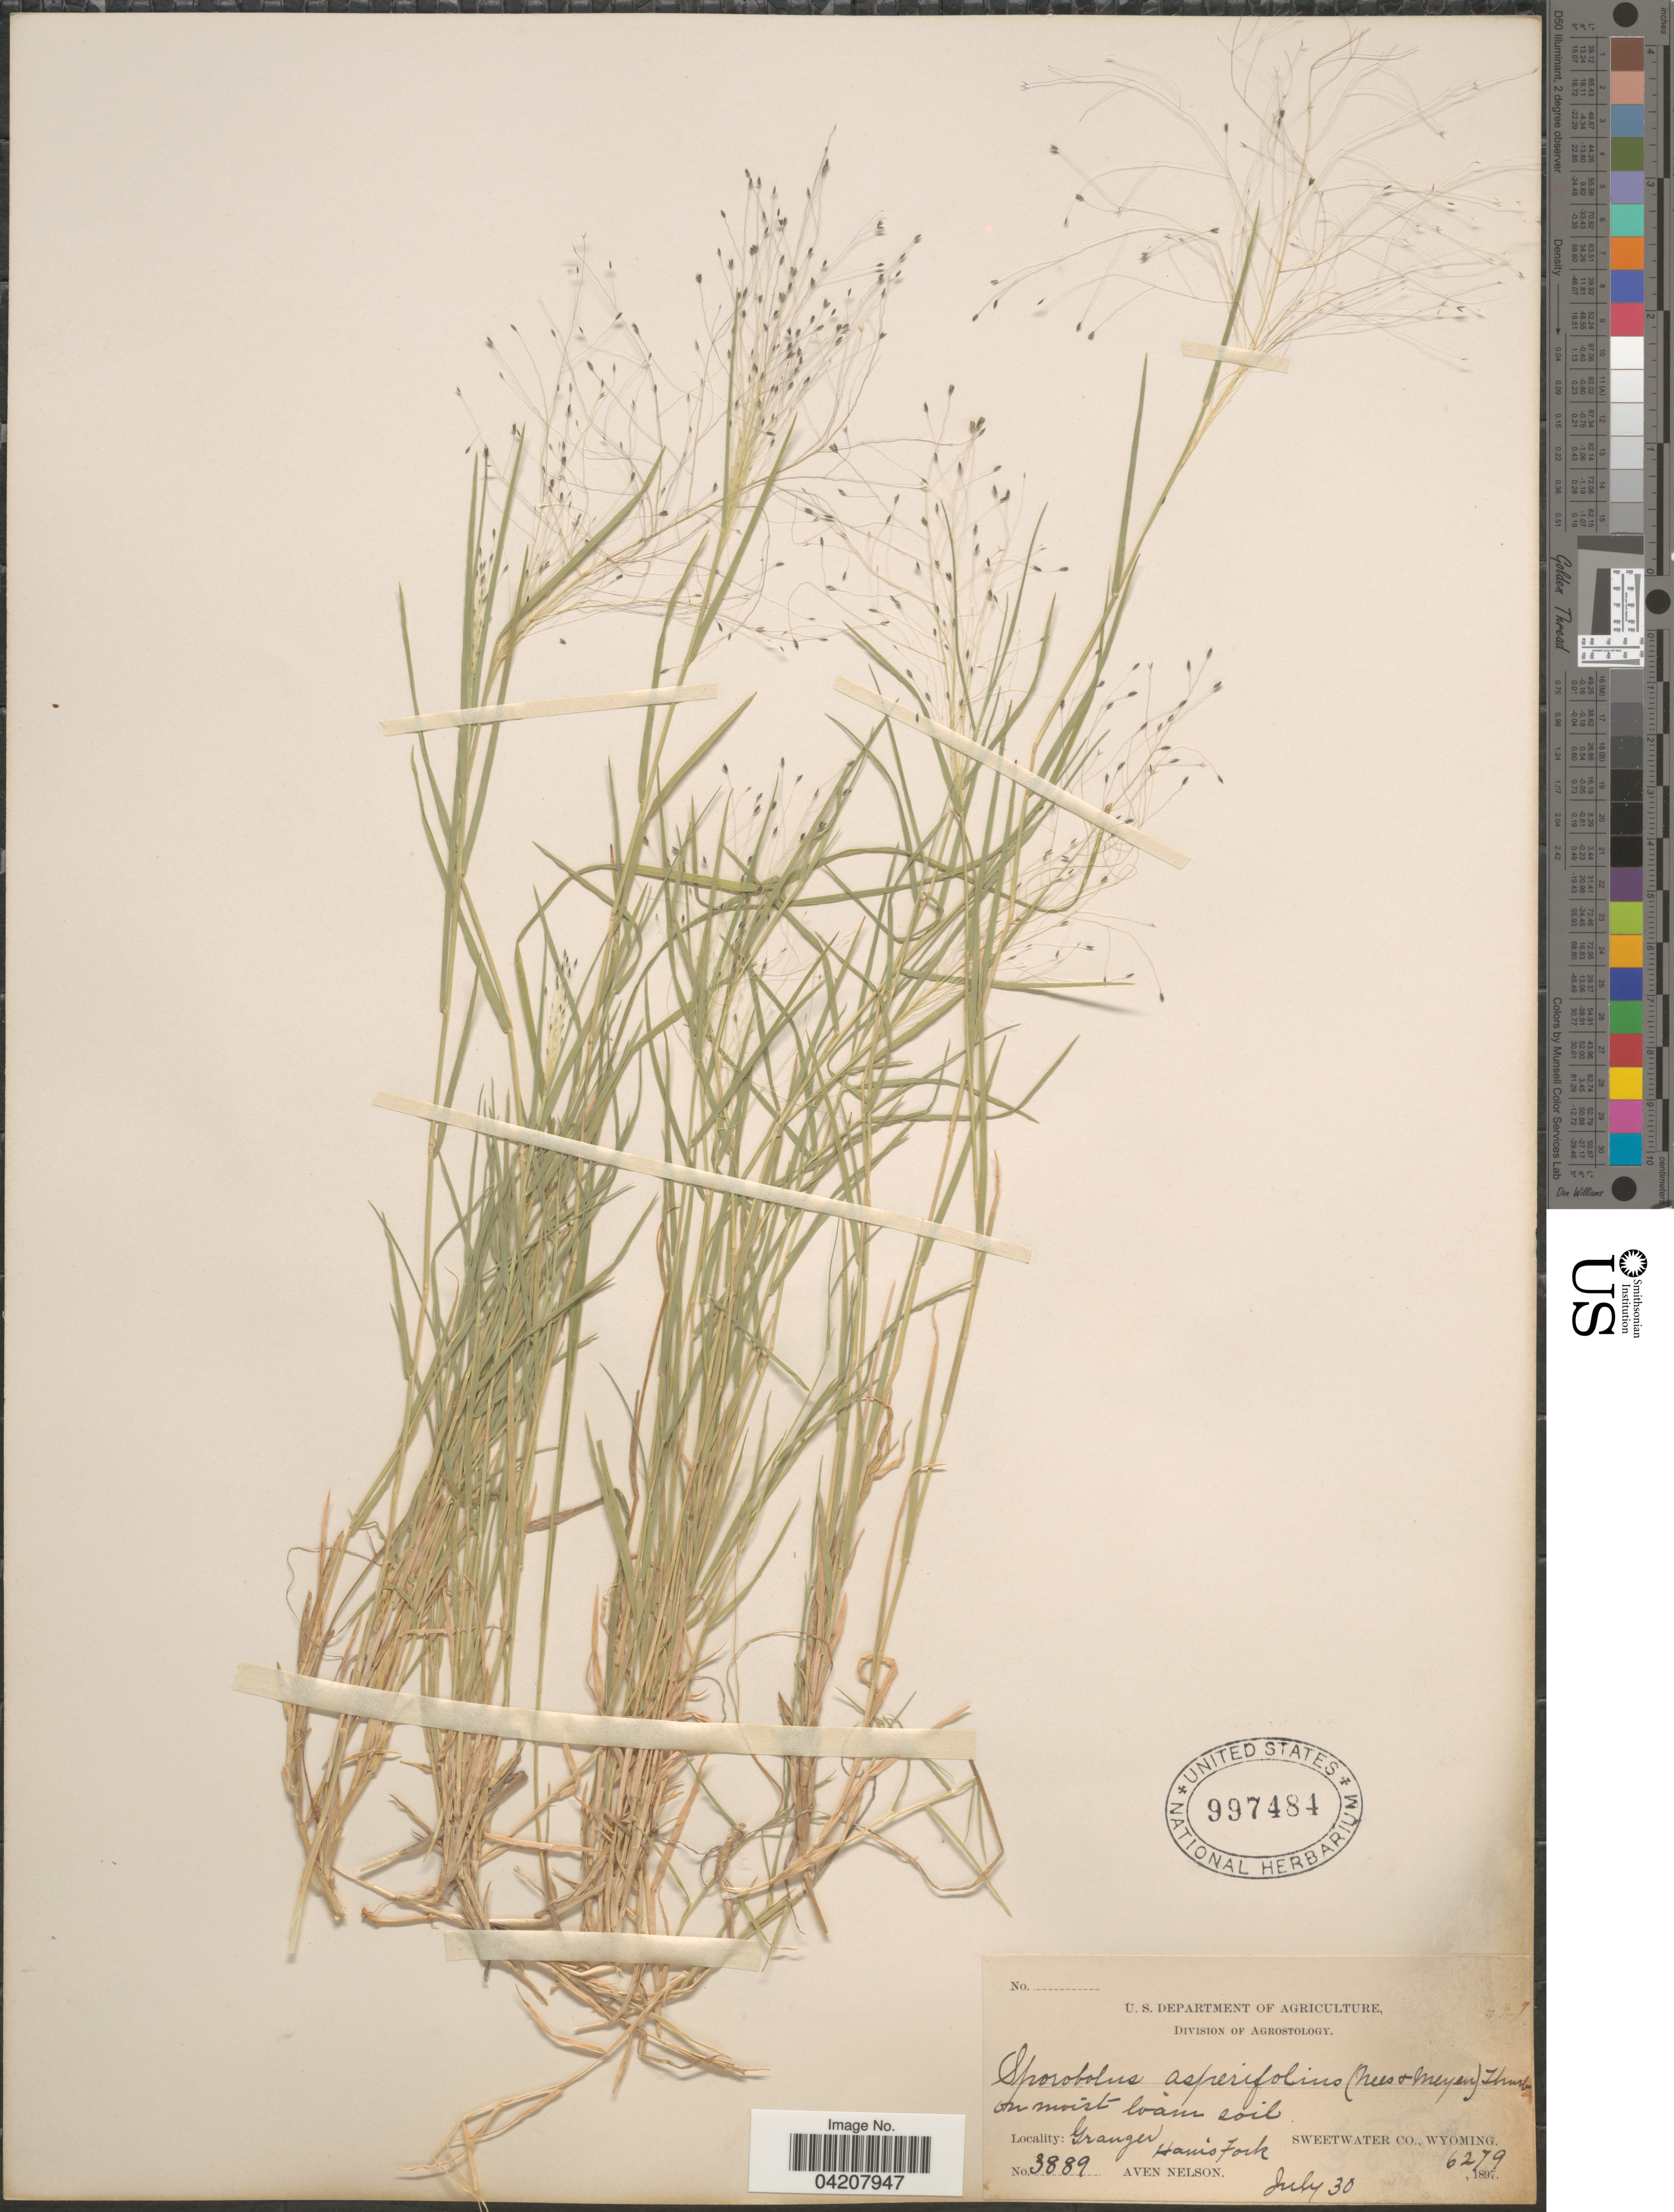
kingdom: Plantae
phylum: Tracheophyta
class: Liliopsida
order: Poales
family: Poaceae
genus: Muhlenbergia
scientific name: Muhlenbergia asperifolia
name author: (Nees & Meyen ex Trin.) Parodi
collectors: A. Nelson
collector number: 3889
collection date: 1897-07-30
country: United States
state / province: Wyoming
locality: Granger Ham's Fork. Sweetwater Co.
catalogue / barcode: US 997484